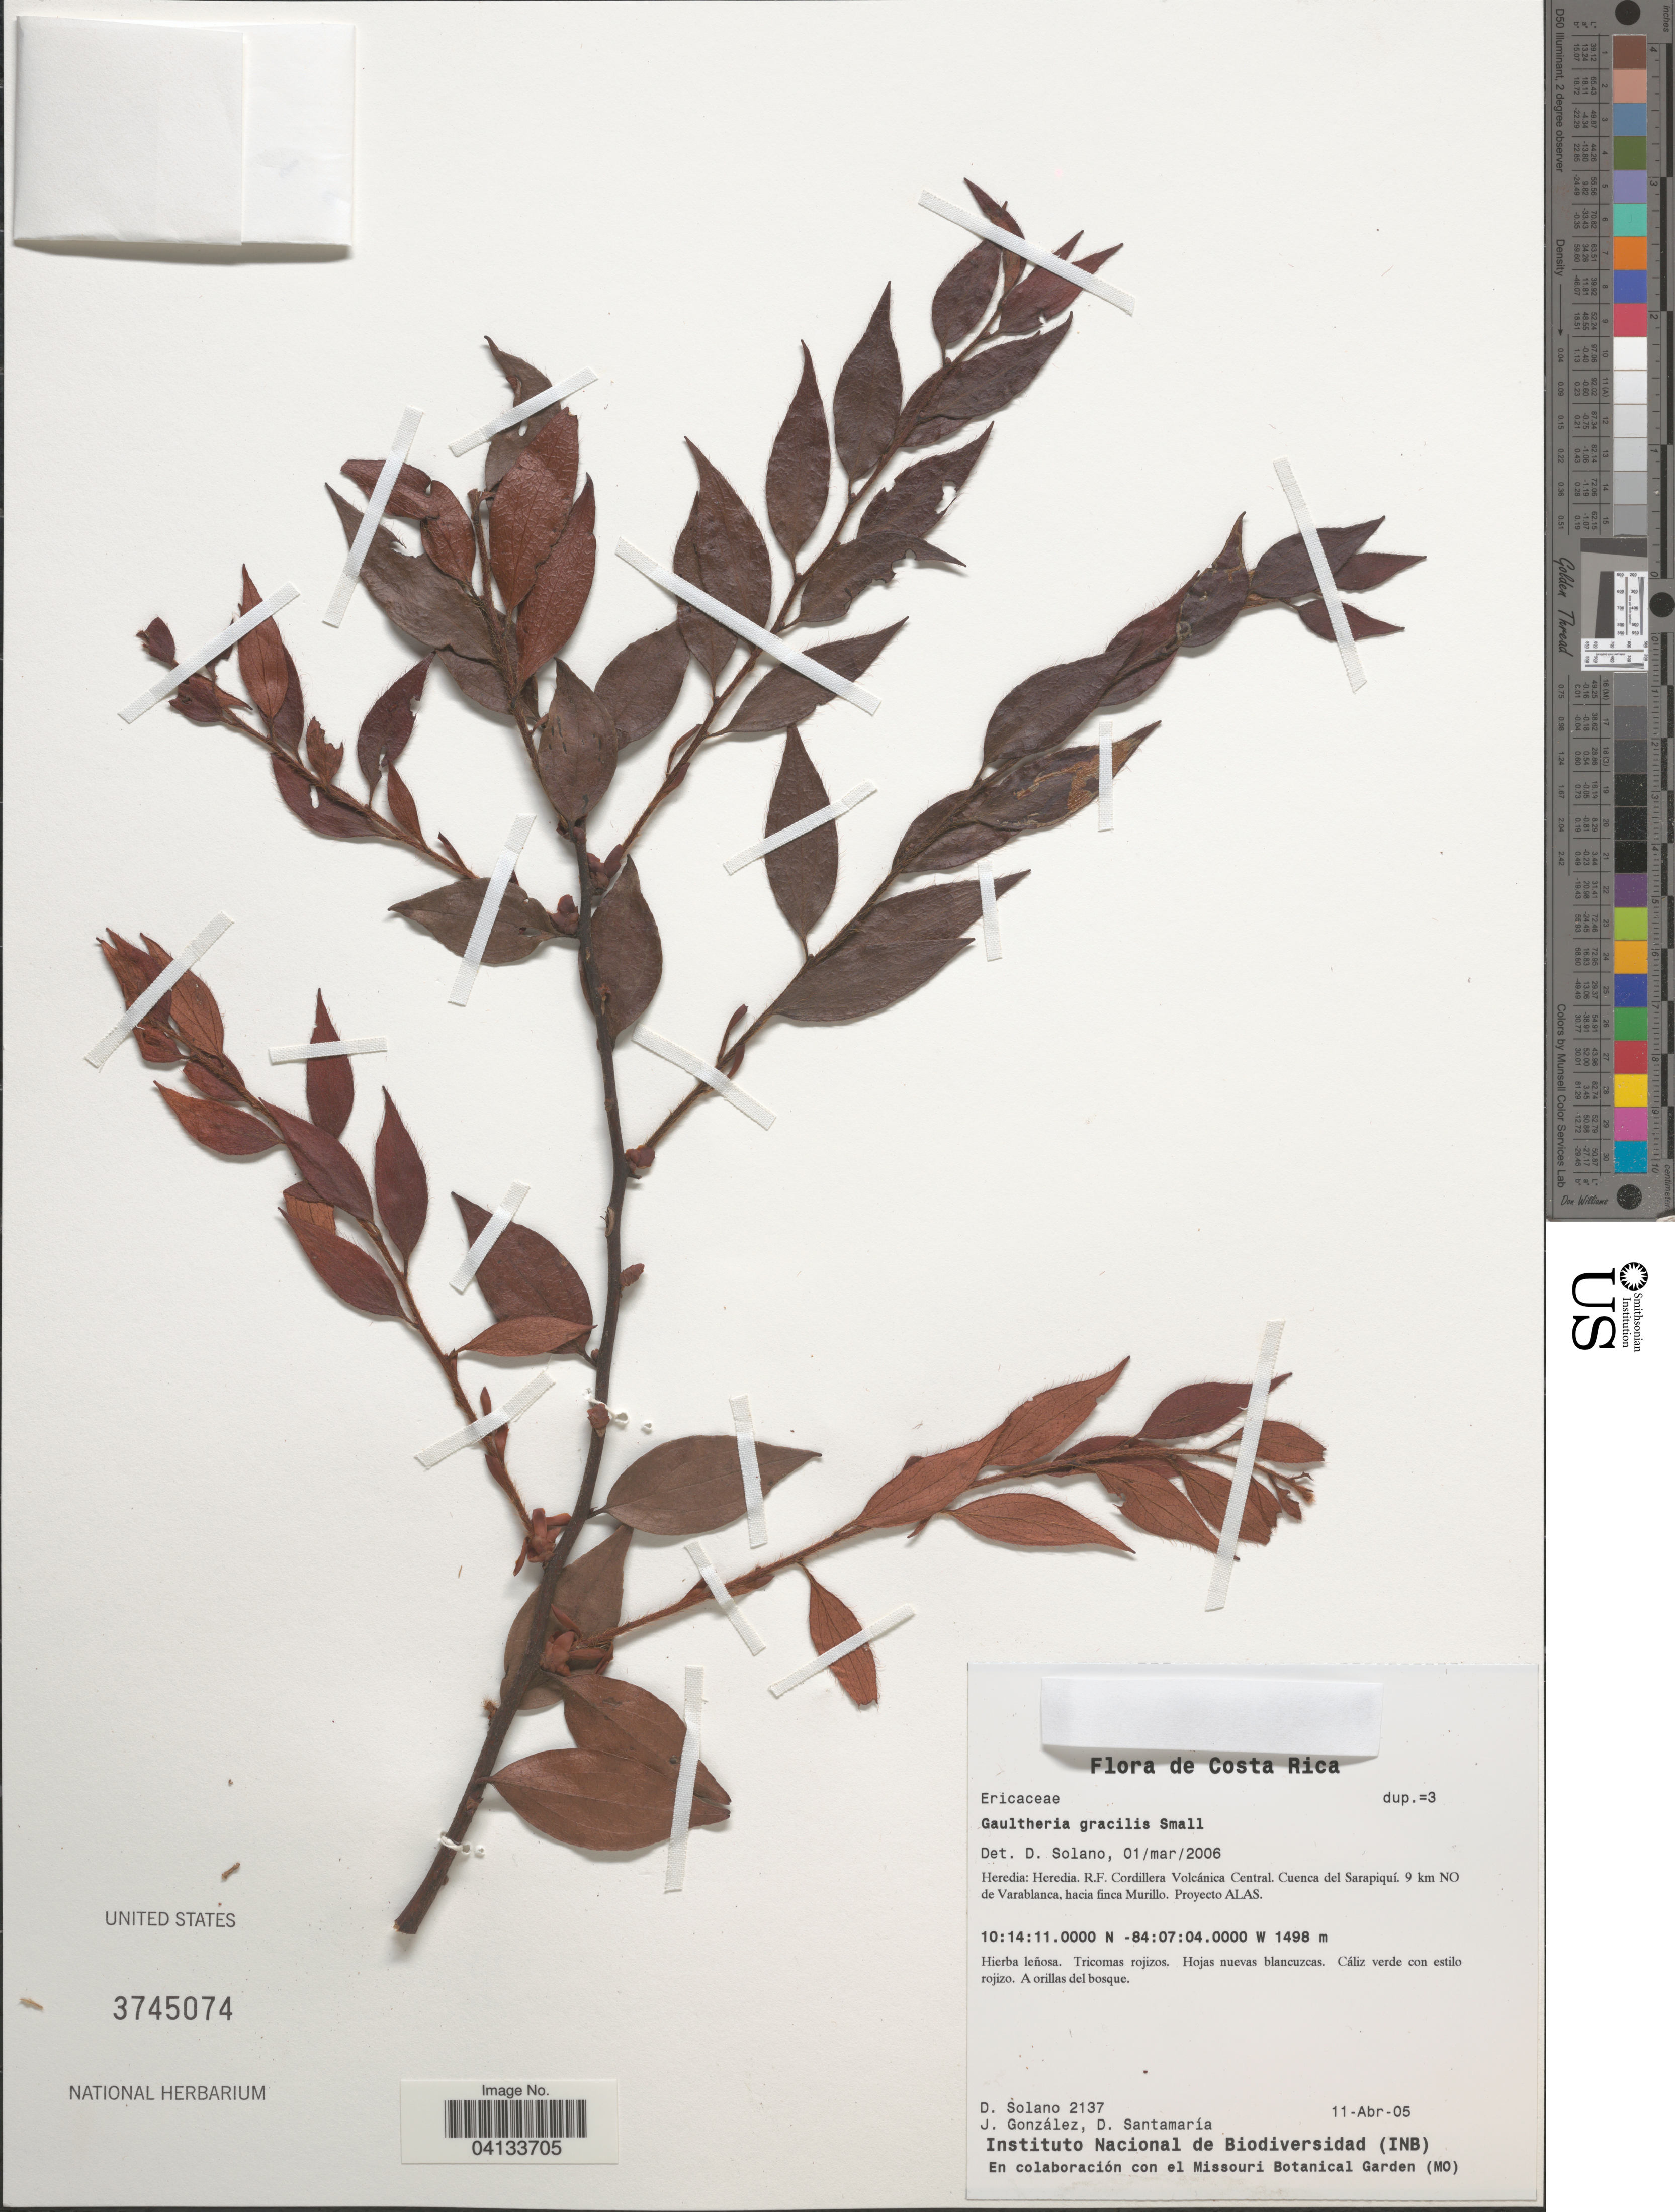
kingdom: Plantae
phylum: Tracheophyta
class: Magnoliopsida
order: Ericales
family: Ericaceae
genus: Gaultheria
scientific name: Gaultheria gracilis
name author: Small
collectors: D. Solano, J. Gonzales & D. Santamaria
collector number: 2137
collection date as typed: Transcribed d/m/y: 11/4/5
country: Costa Rica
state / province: Heredia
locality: R.F. Cordillera Volcánica Central. Cuenca del Sarapiquí. 9 km NO de Varablanca, hacia finca Murillo. Proyecto ALAS.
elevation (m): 1498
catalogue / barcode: US 3745074